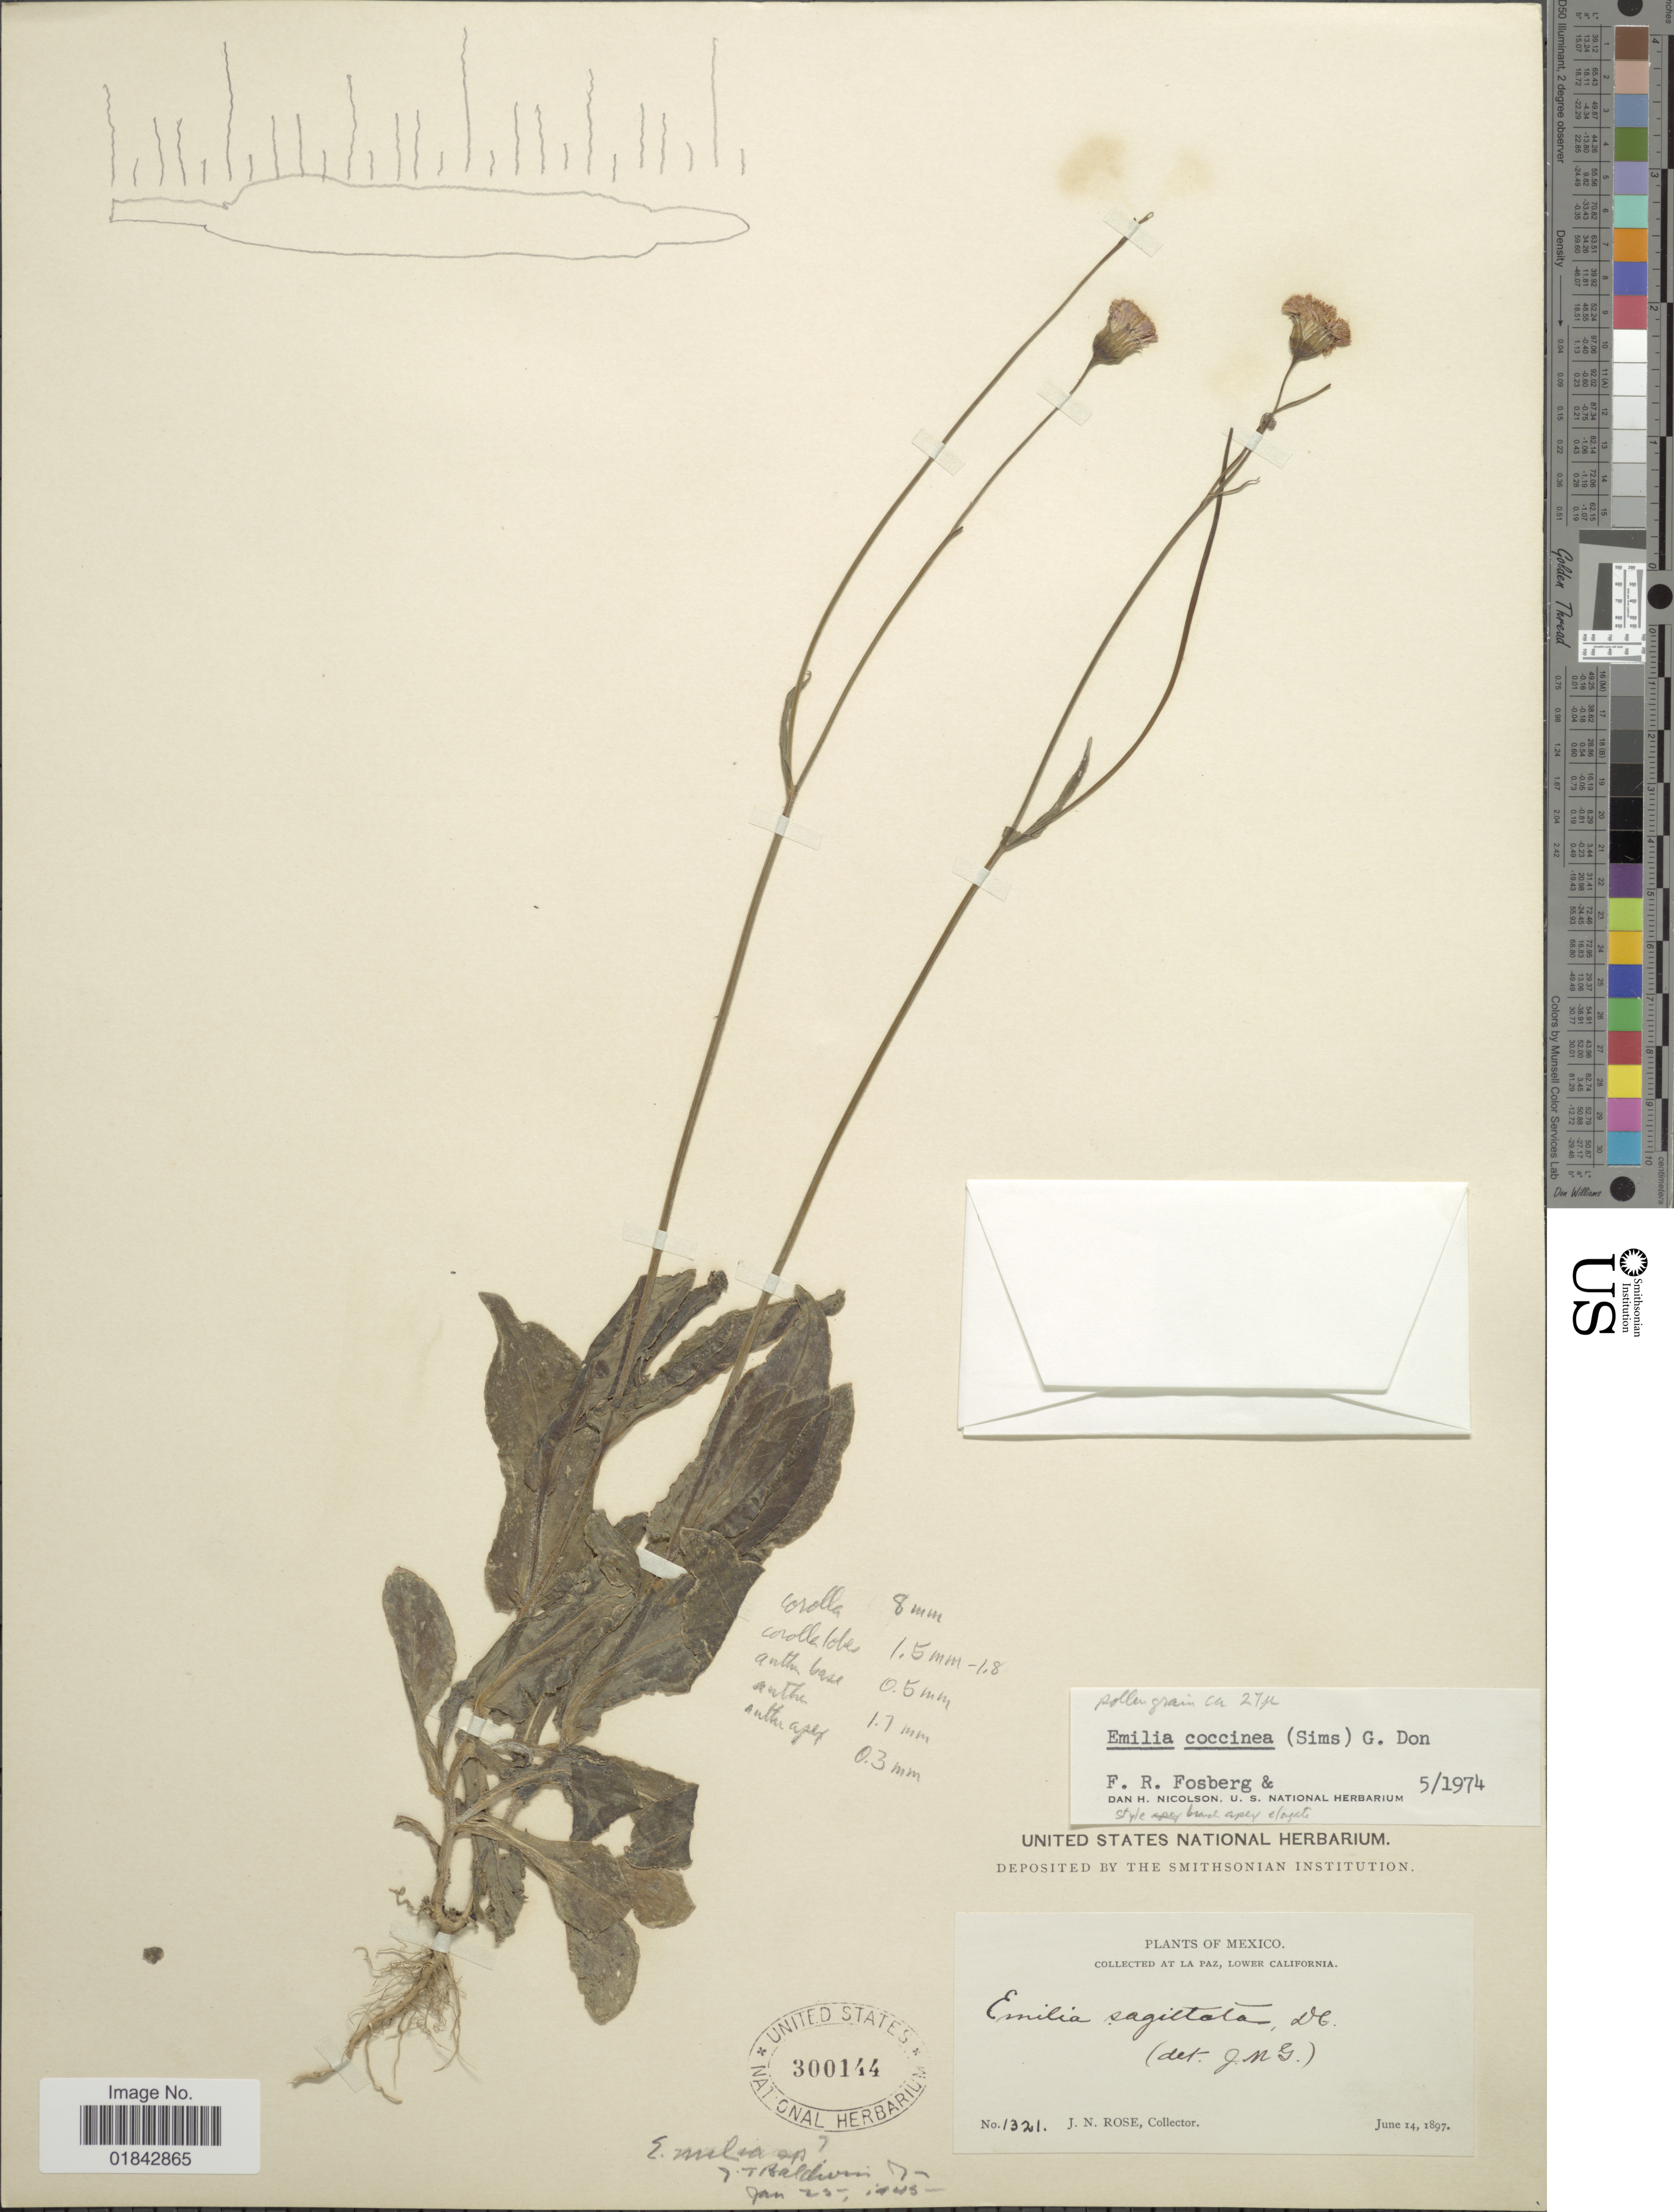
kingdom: Plantae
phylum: Tracheophyta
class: Magnoliopsida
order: Asterales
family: Asteraceae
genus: Emilia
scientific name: Emilia coccinea (Sims) Sweet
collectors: J. N. Rose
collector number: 1321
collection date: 1897-06-14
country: Mexico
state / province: Baja California Sur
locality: La paz, Lower California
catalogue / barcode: US 300144